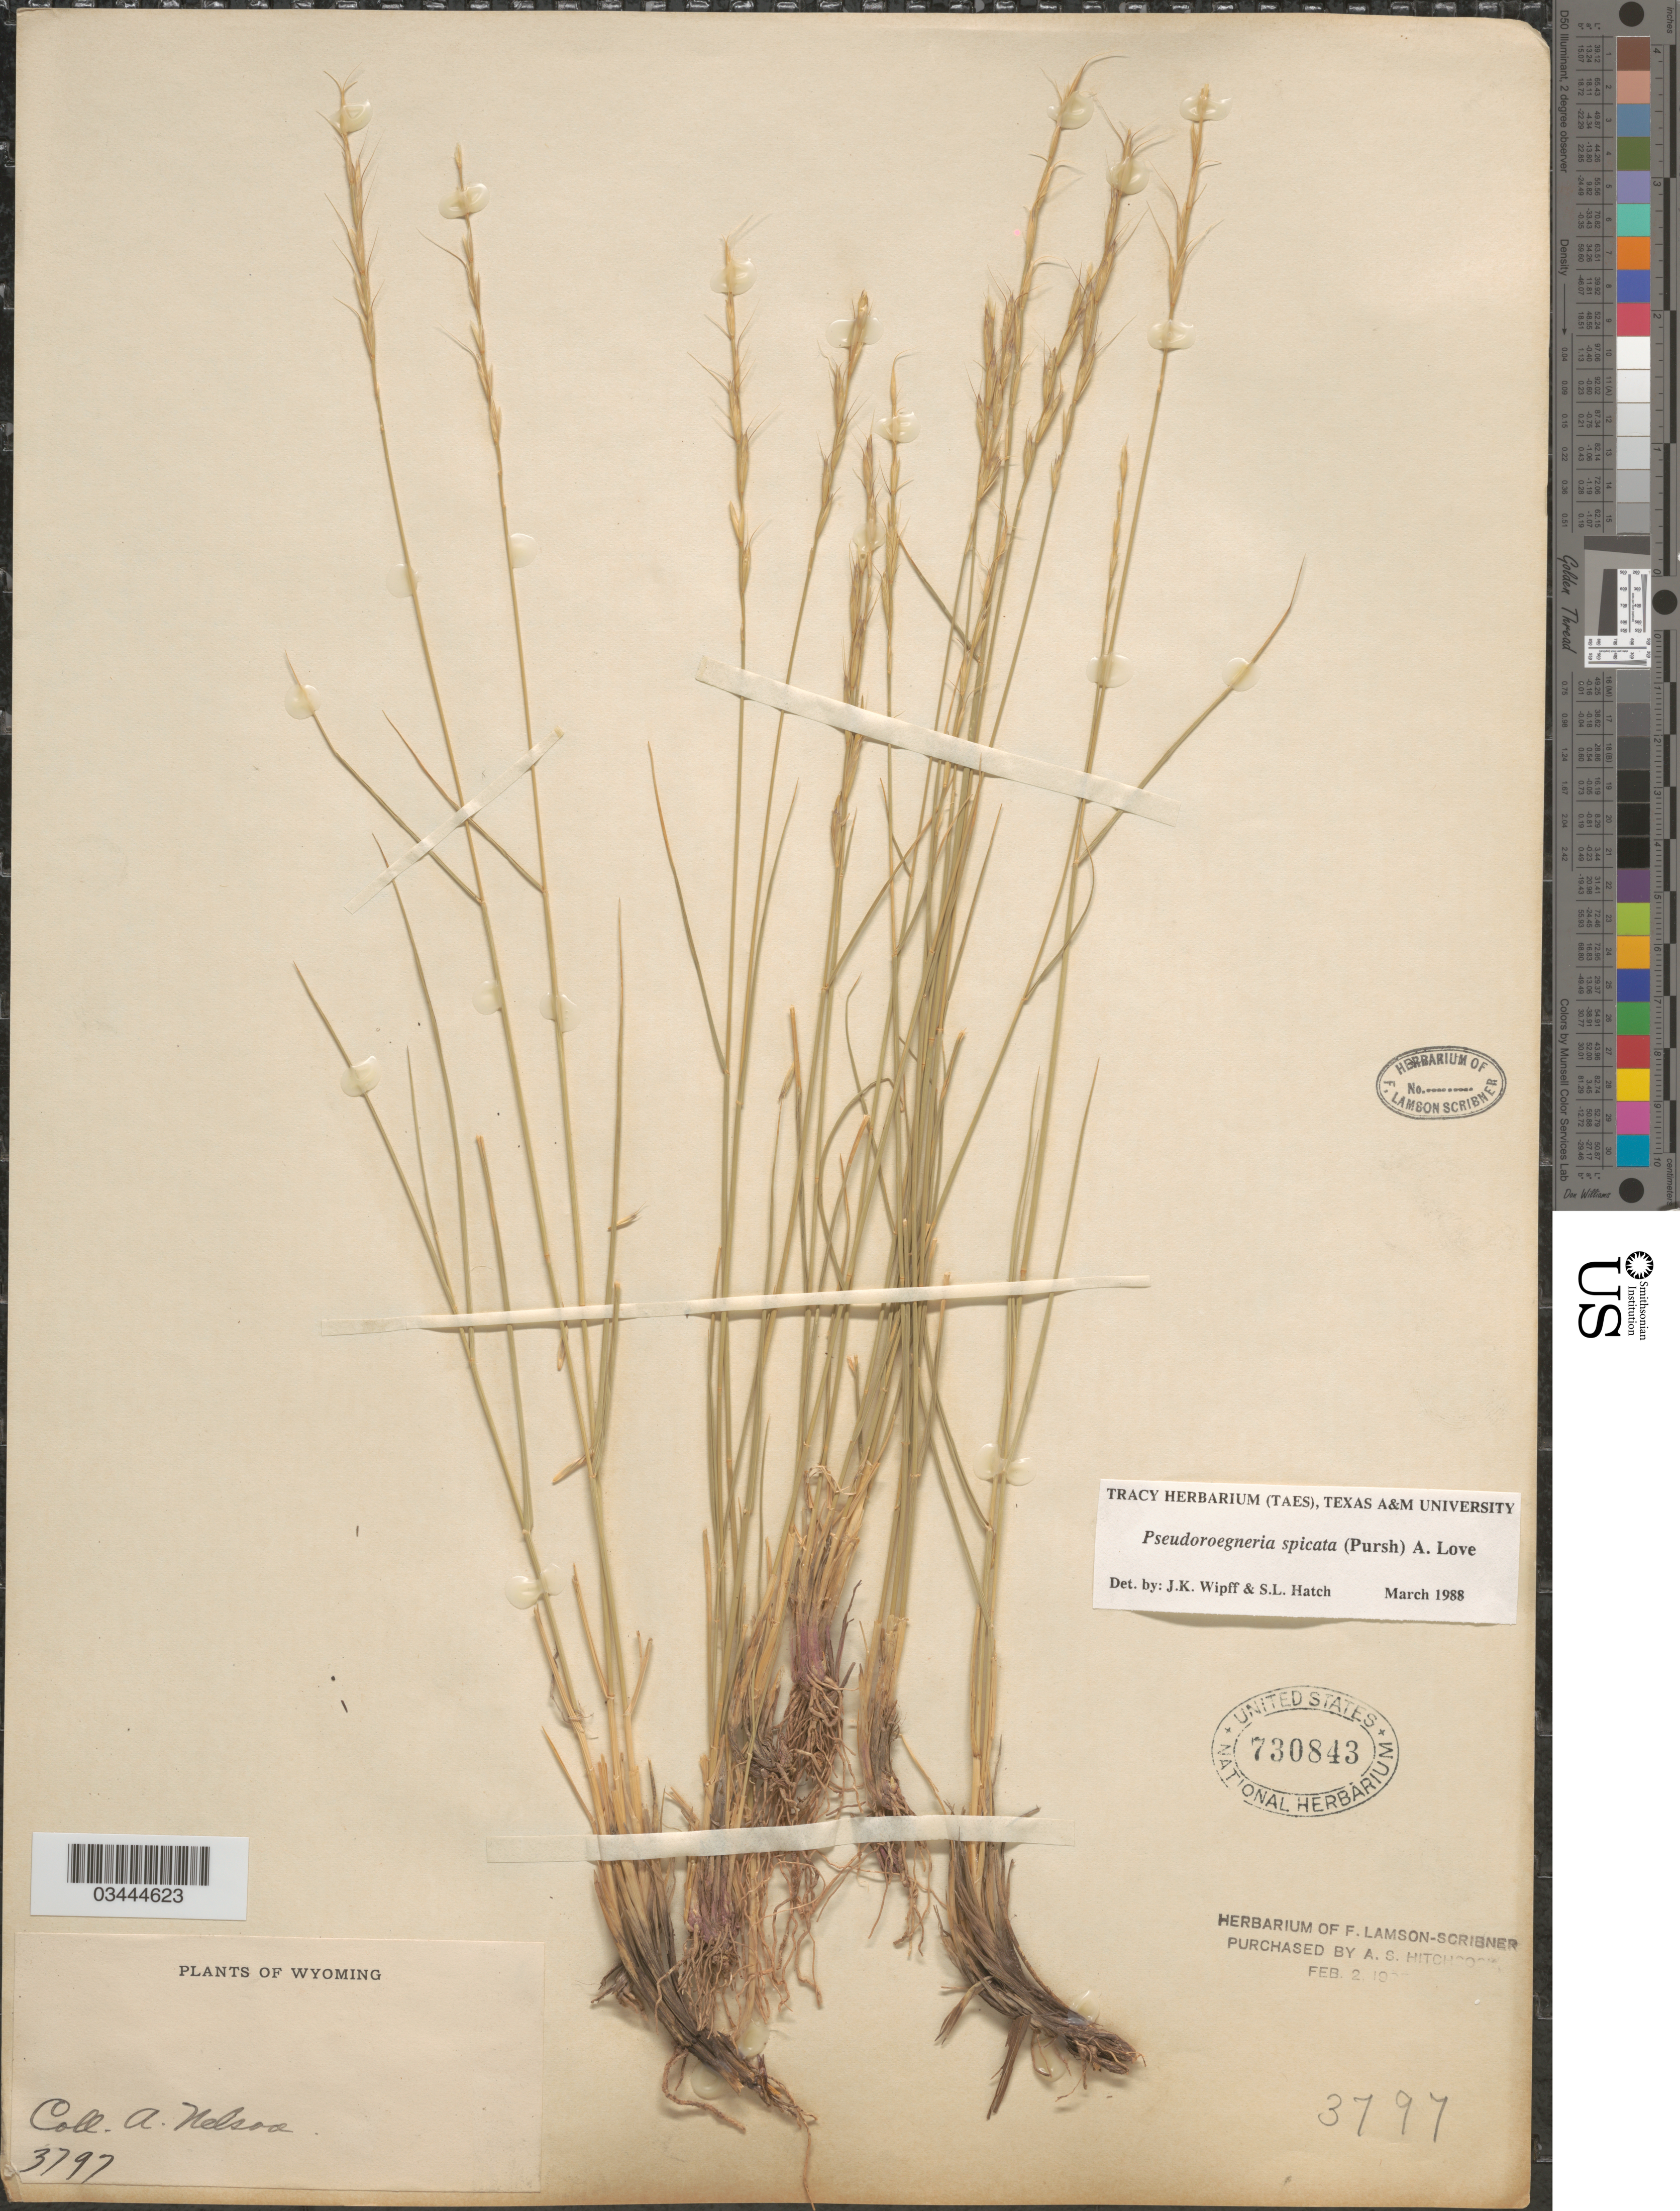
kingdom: Plantae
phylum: Tracheophyta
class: Liliopsida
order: Poales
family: Poaceae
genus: Pseudoroegneria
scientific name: Pseudoroegneria spicata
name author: (Pursh) Á. Löve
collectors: A. Nelson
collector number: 3797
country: United States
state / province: Wyoming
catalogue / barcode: US 730843